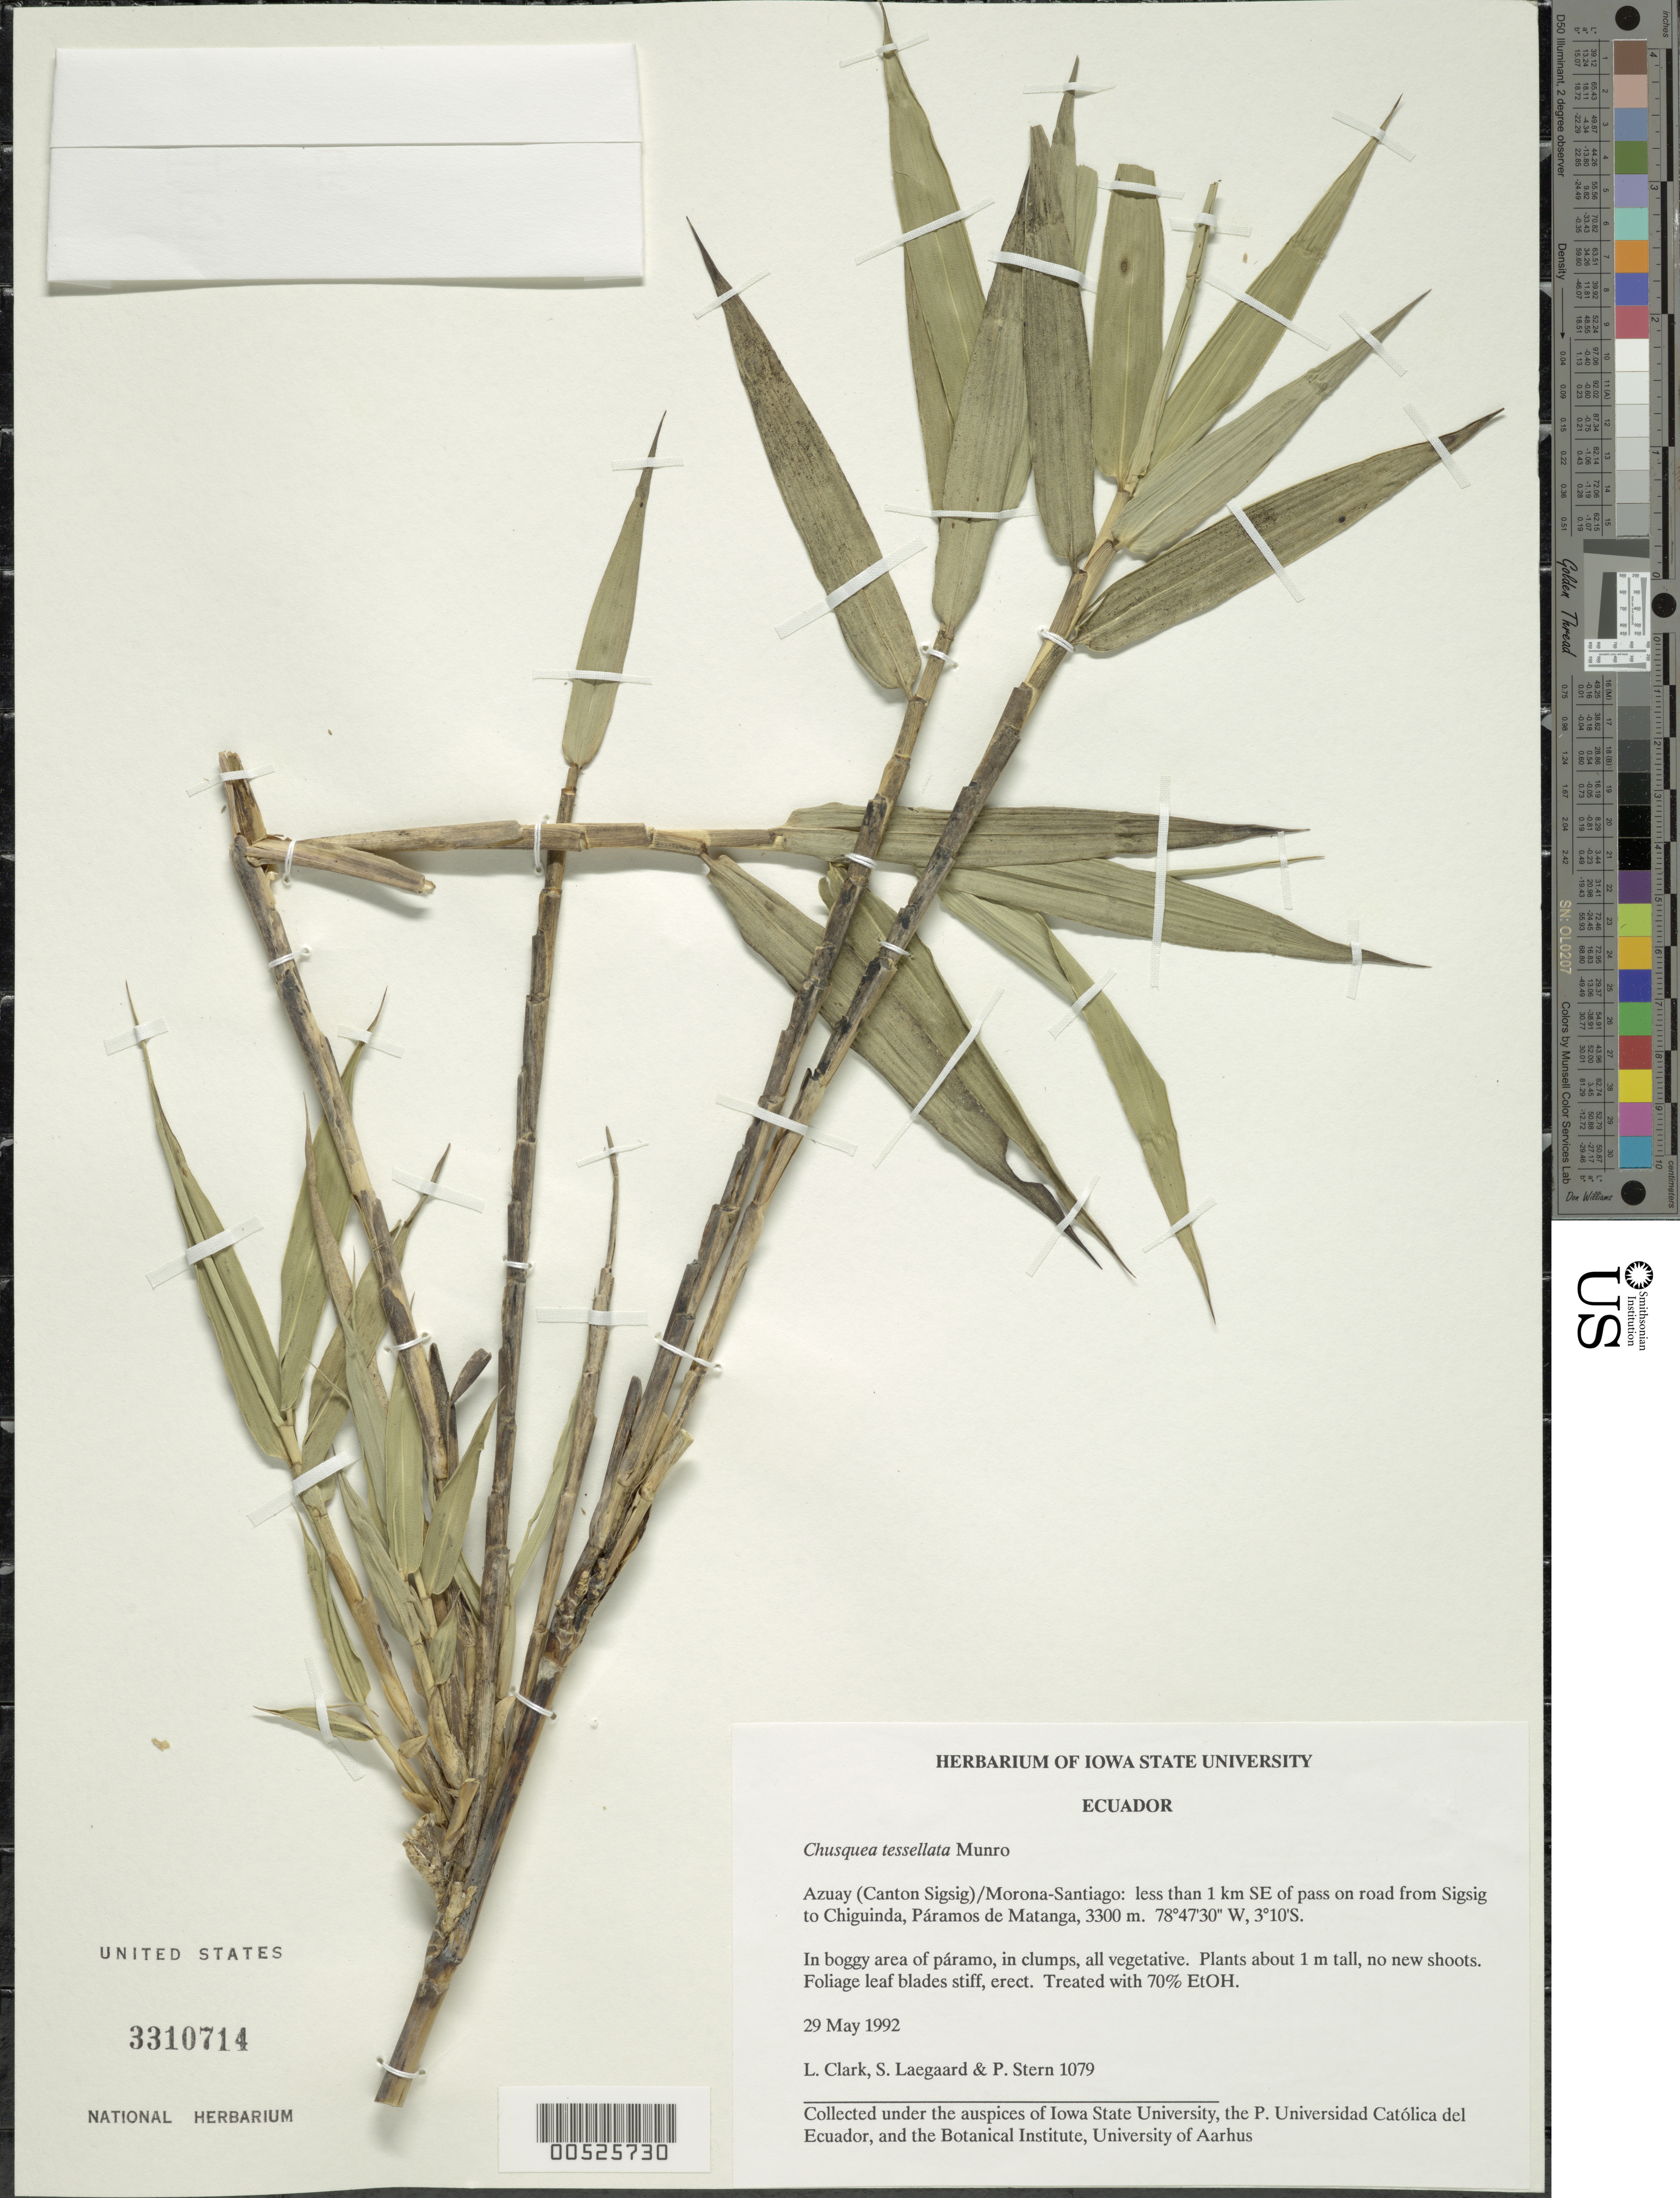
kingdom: Plantae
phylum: Tracheophyta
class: Liliopsida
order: Poales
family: Poaceae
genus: Chusquea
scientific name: Chusquea tessellata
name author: Munro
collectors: L. G. Clark, S. Lægaard & P. Stern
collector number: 1079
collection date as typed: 29 May 1992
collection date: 1992-05-29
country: Ecuador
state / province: Azuay / Morona-Santiago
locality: Less than 1 km SE of Pass on road from Sigsig to Chiguinda, Paramos de Matanga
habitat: In boggy area of paramo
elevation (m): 3300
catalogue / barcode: US 3310714